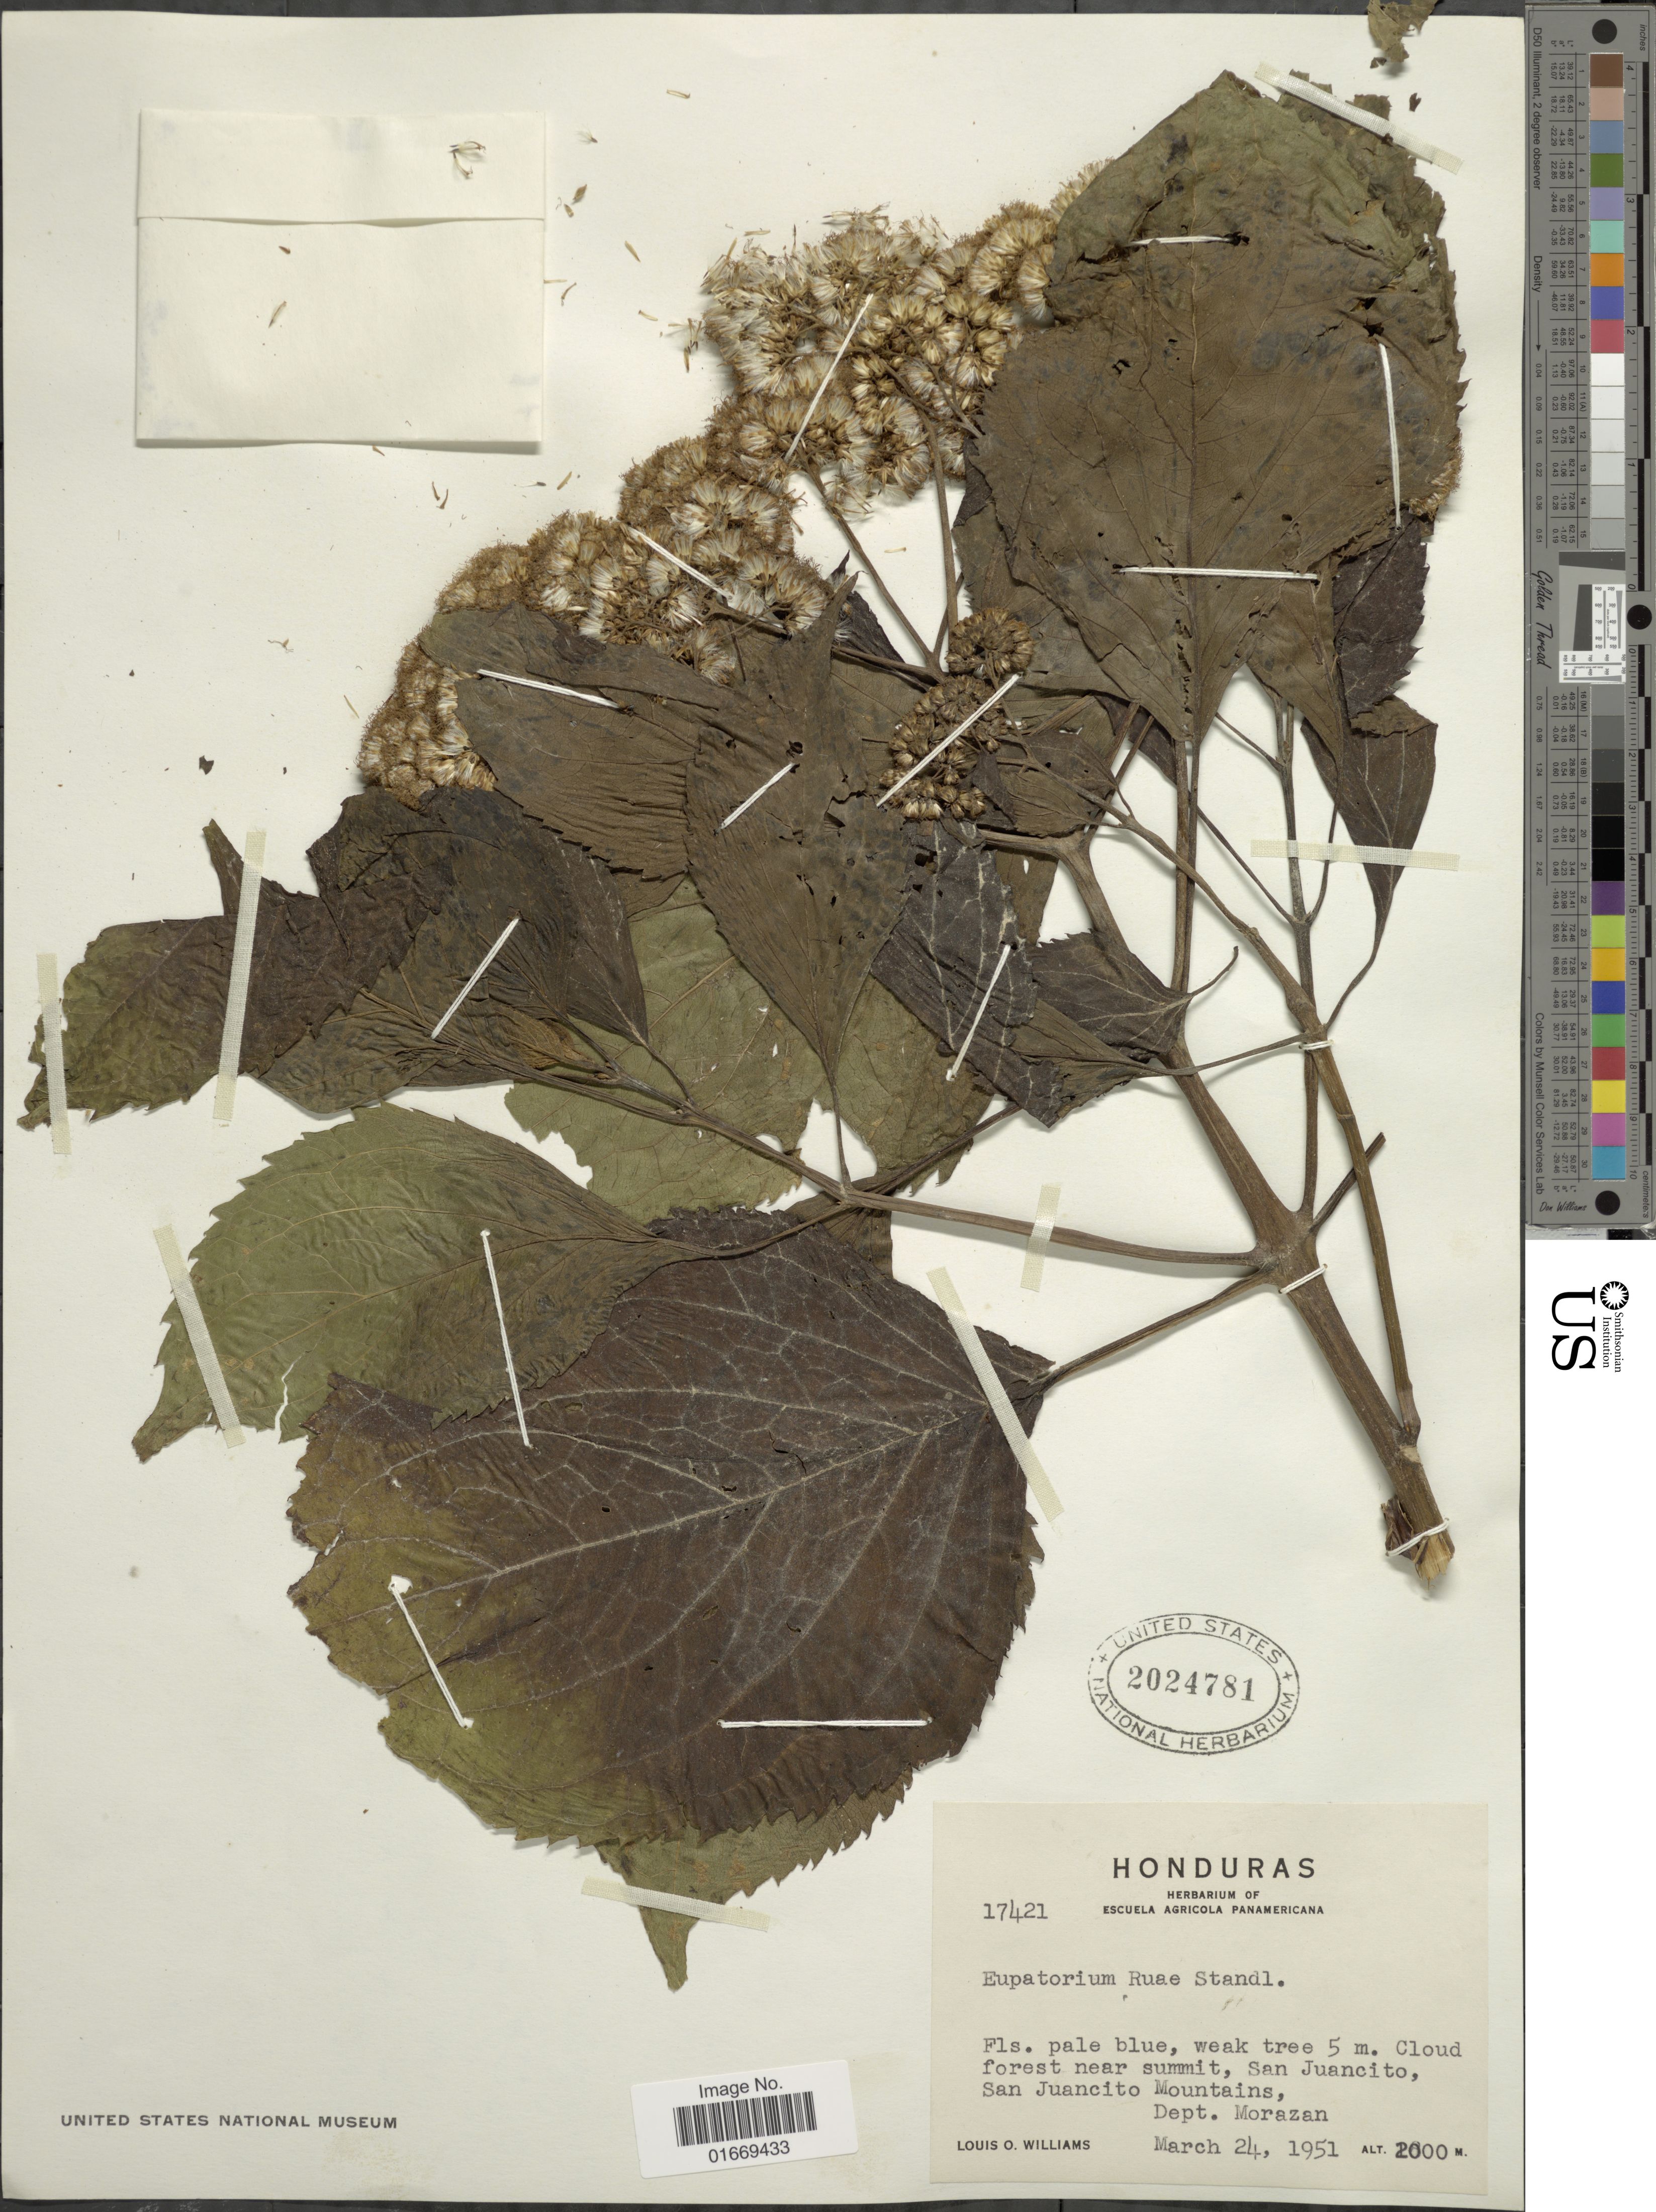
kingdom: Plantae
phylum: Tracheophyta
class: Magnoliopsida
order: Asterales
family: Asteraceae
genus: Bartlettina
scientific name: Bartlettina pansamalensis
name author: (B.L. Rob.) R.M. King & H. Rob.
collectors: L. O. Williams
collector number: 17421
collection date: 1951-03-24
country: Honduras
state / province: Fco. Morazán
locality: Cloud forest near summit, San Juancito, San Juancito Mountains, Dept Morazan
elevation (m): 2000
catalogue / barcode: US 2024781